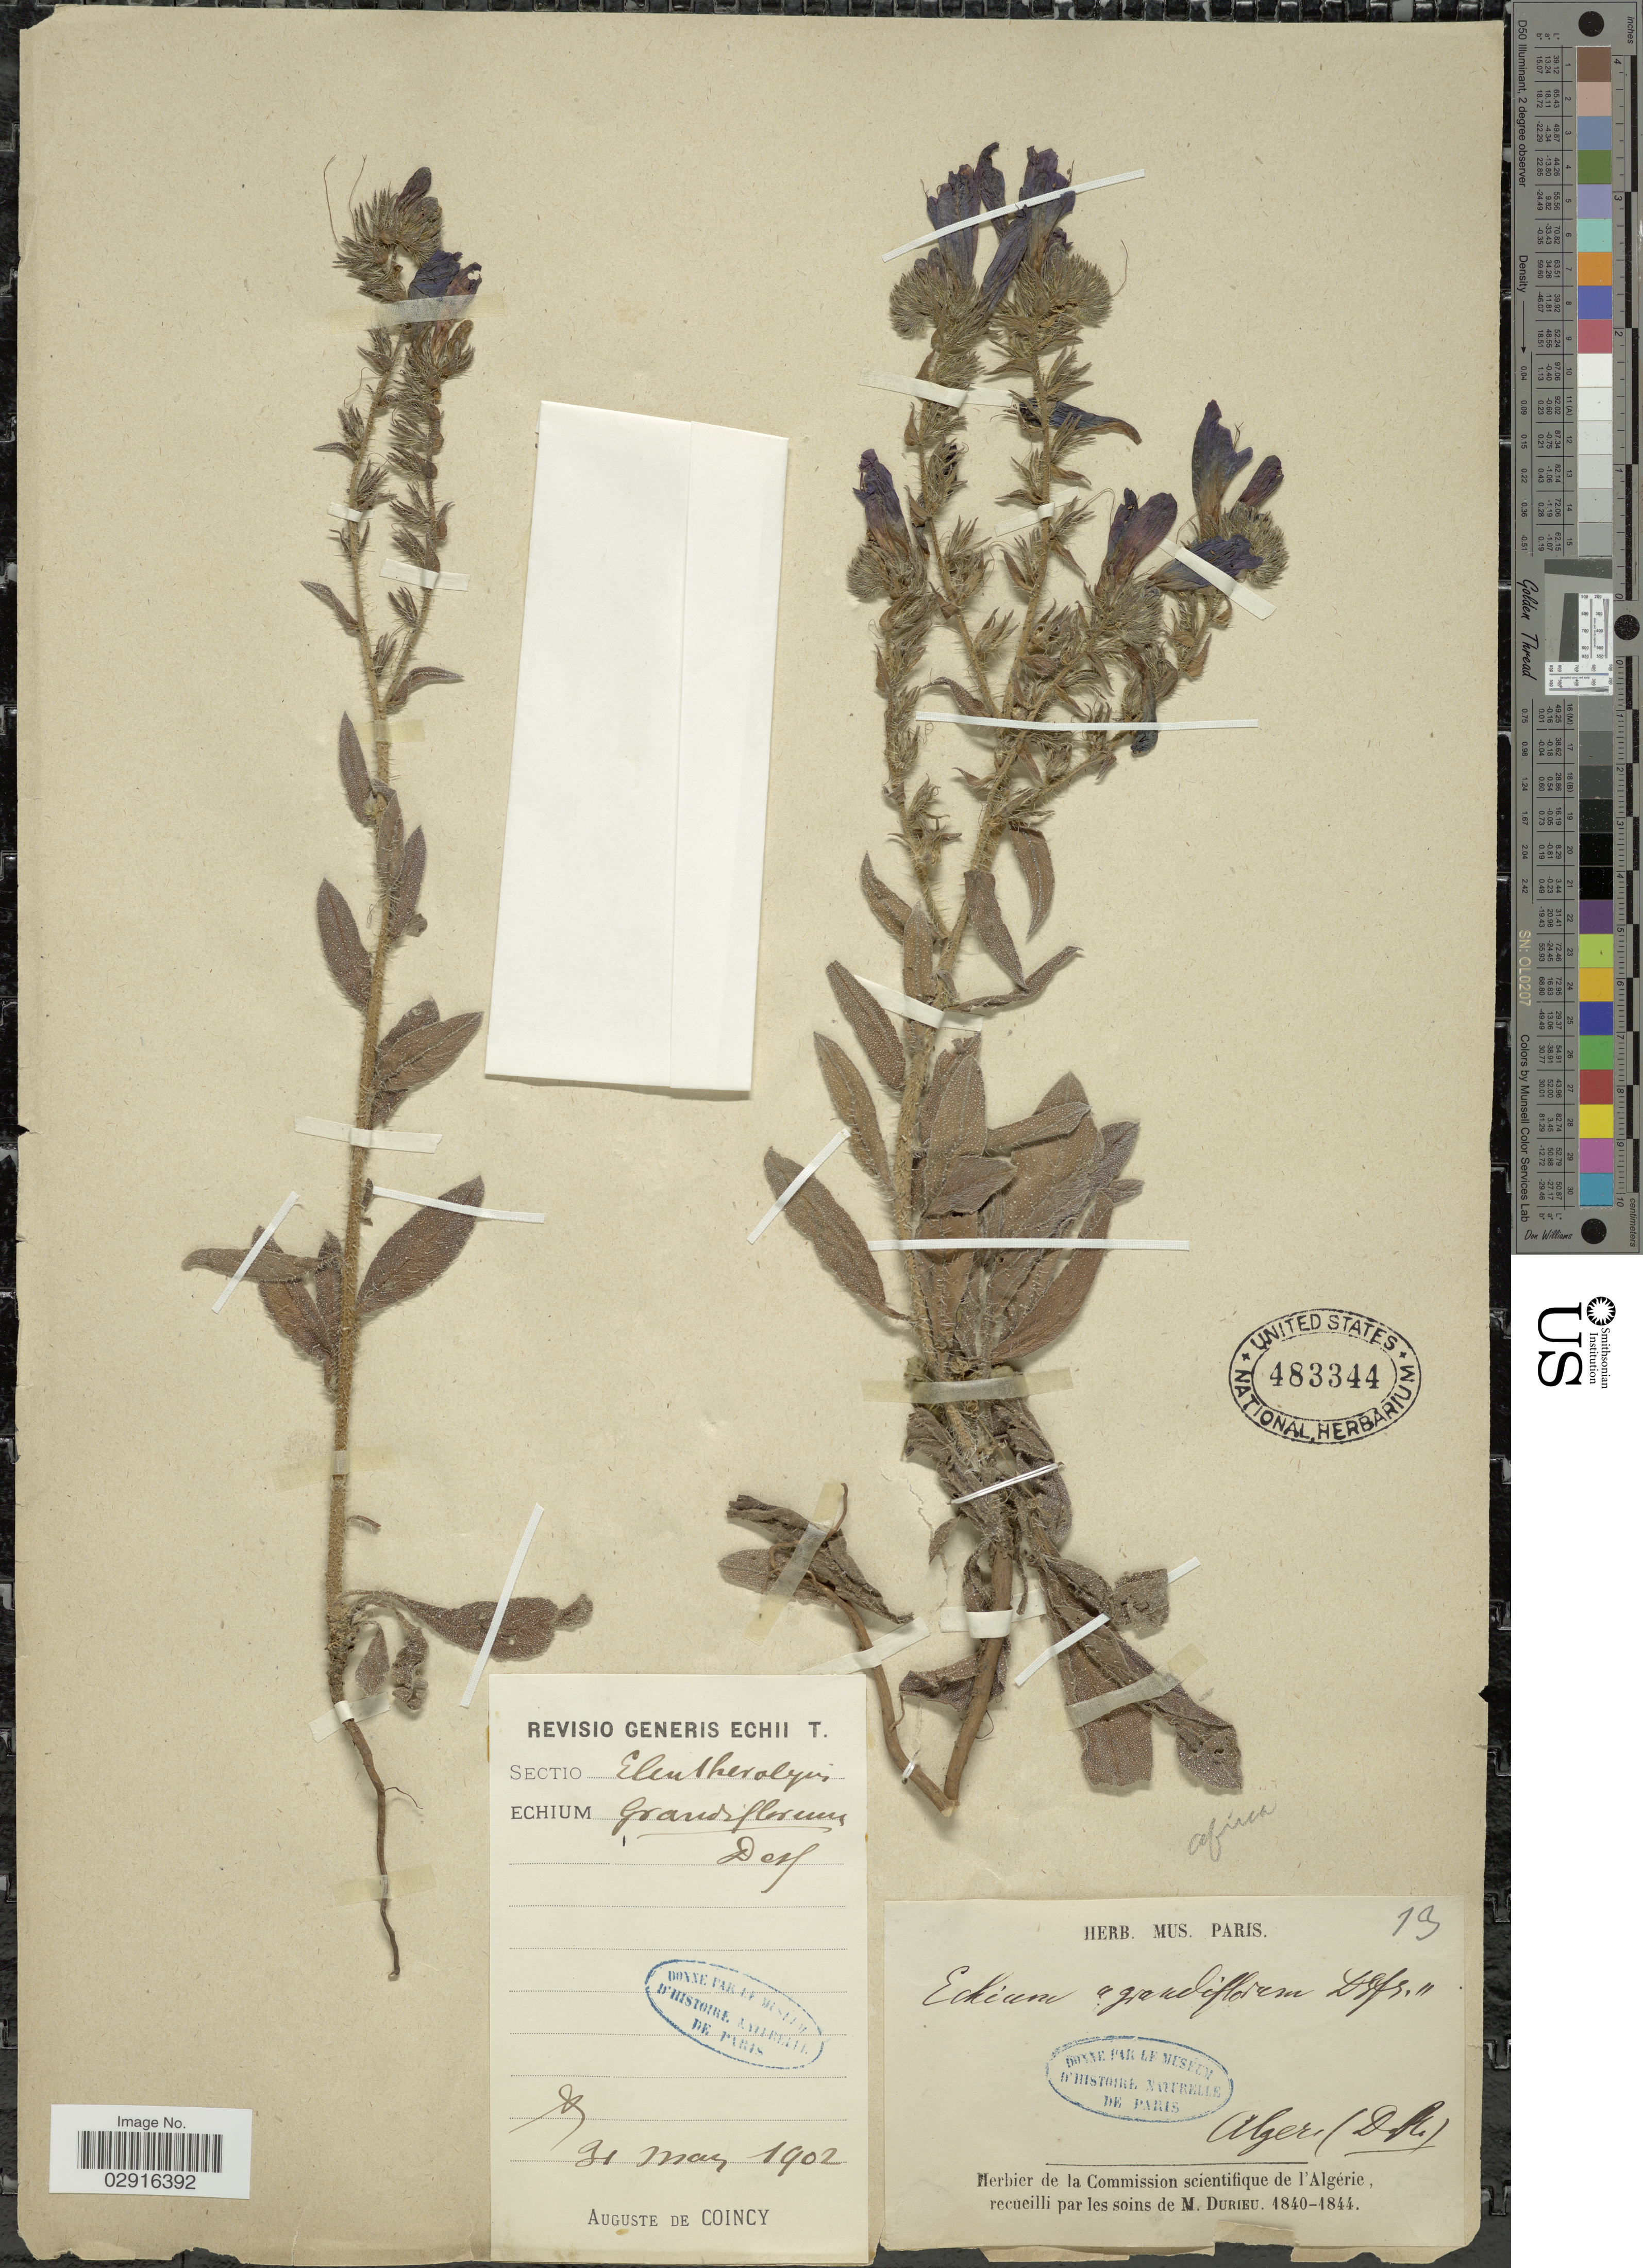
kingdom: Plantae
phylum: Tracheophyta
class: Magnoliopsida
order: Boraginales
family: Boraginaceae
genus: Echium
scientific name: Echium grandiflorum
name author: Salisb.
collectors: M. Durieu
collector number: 73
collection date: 1840/1844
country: Algeria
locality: Alger ( [illegible text]).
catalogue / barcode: US 483344